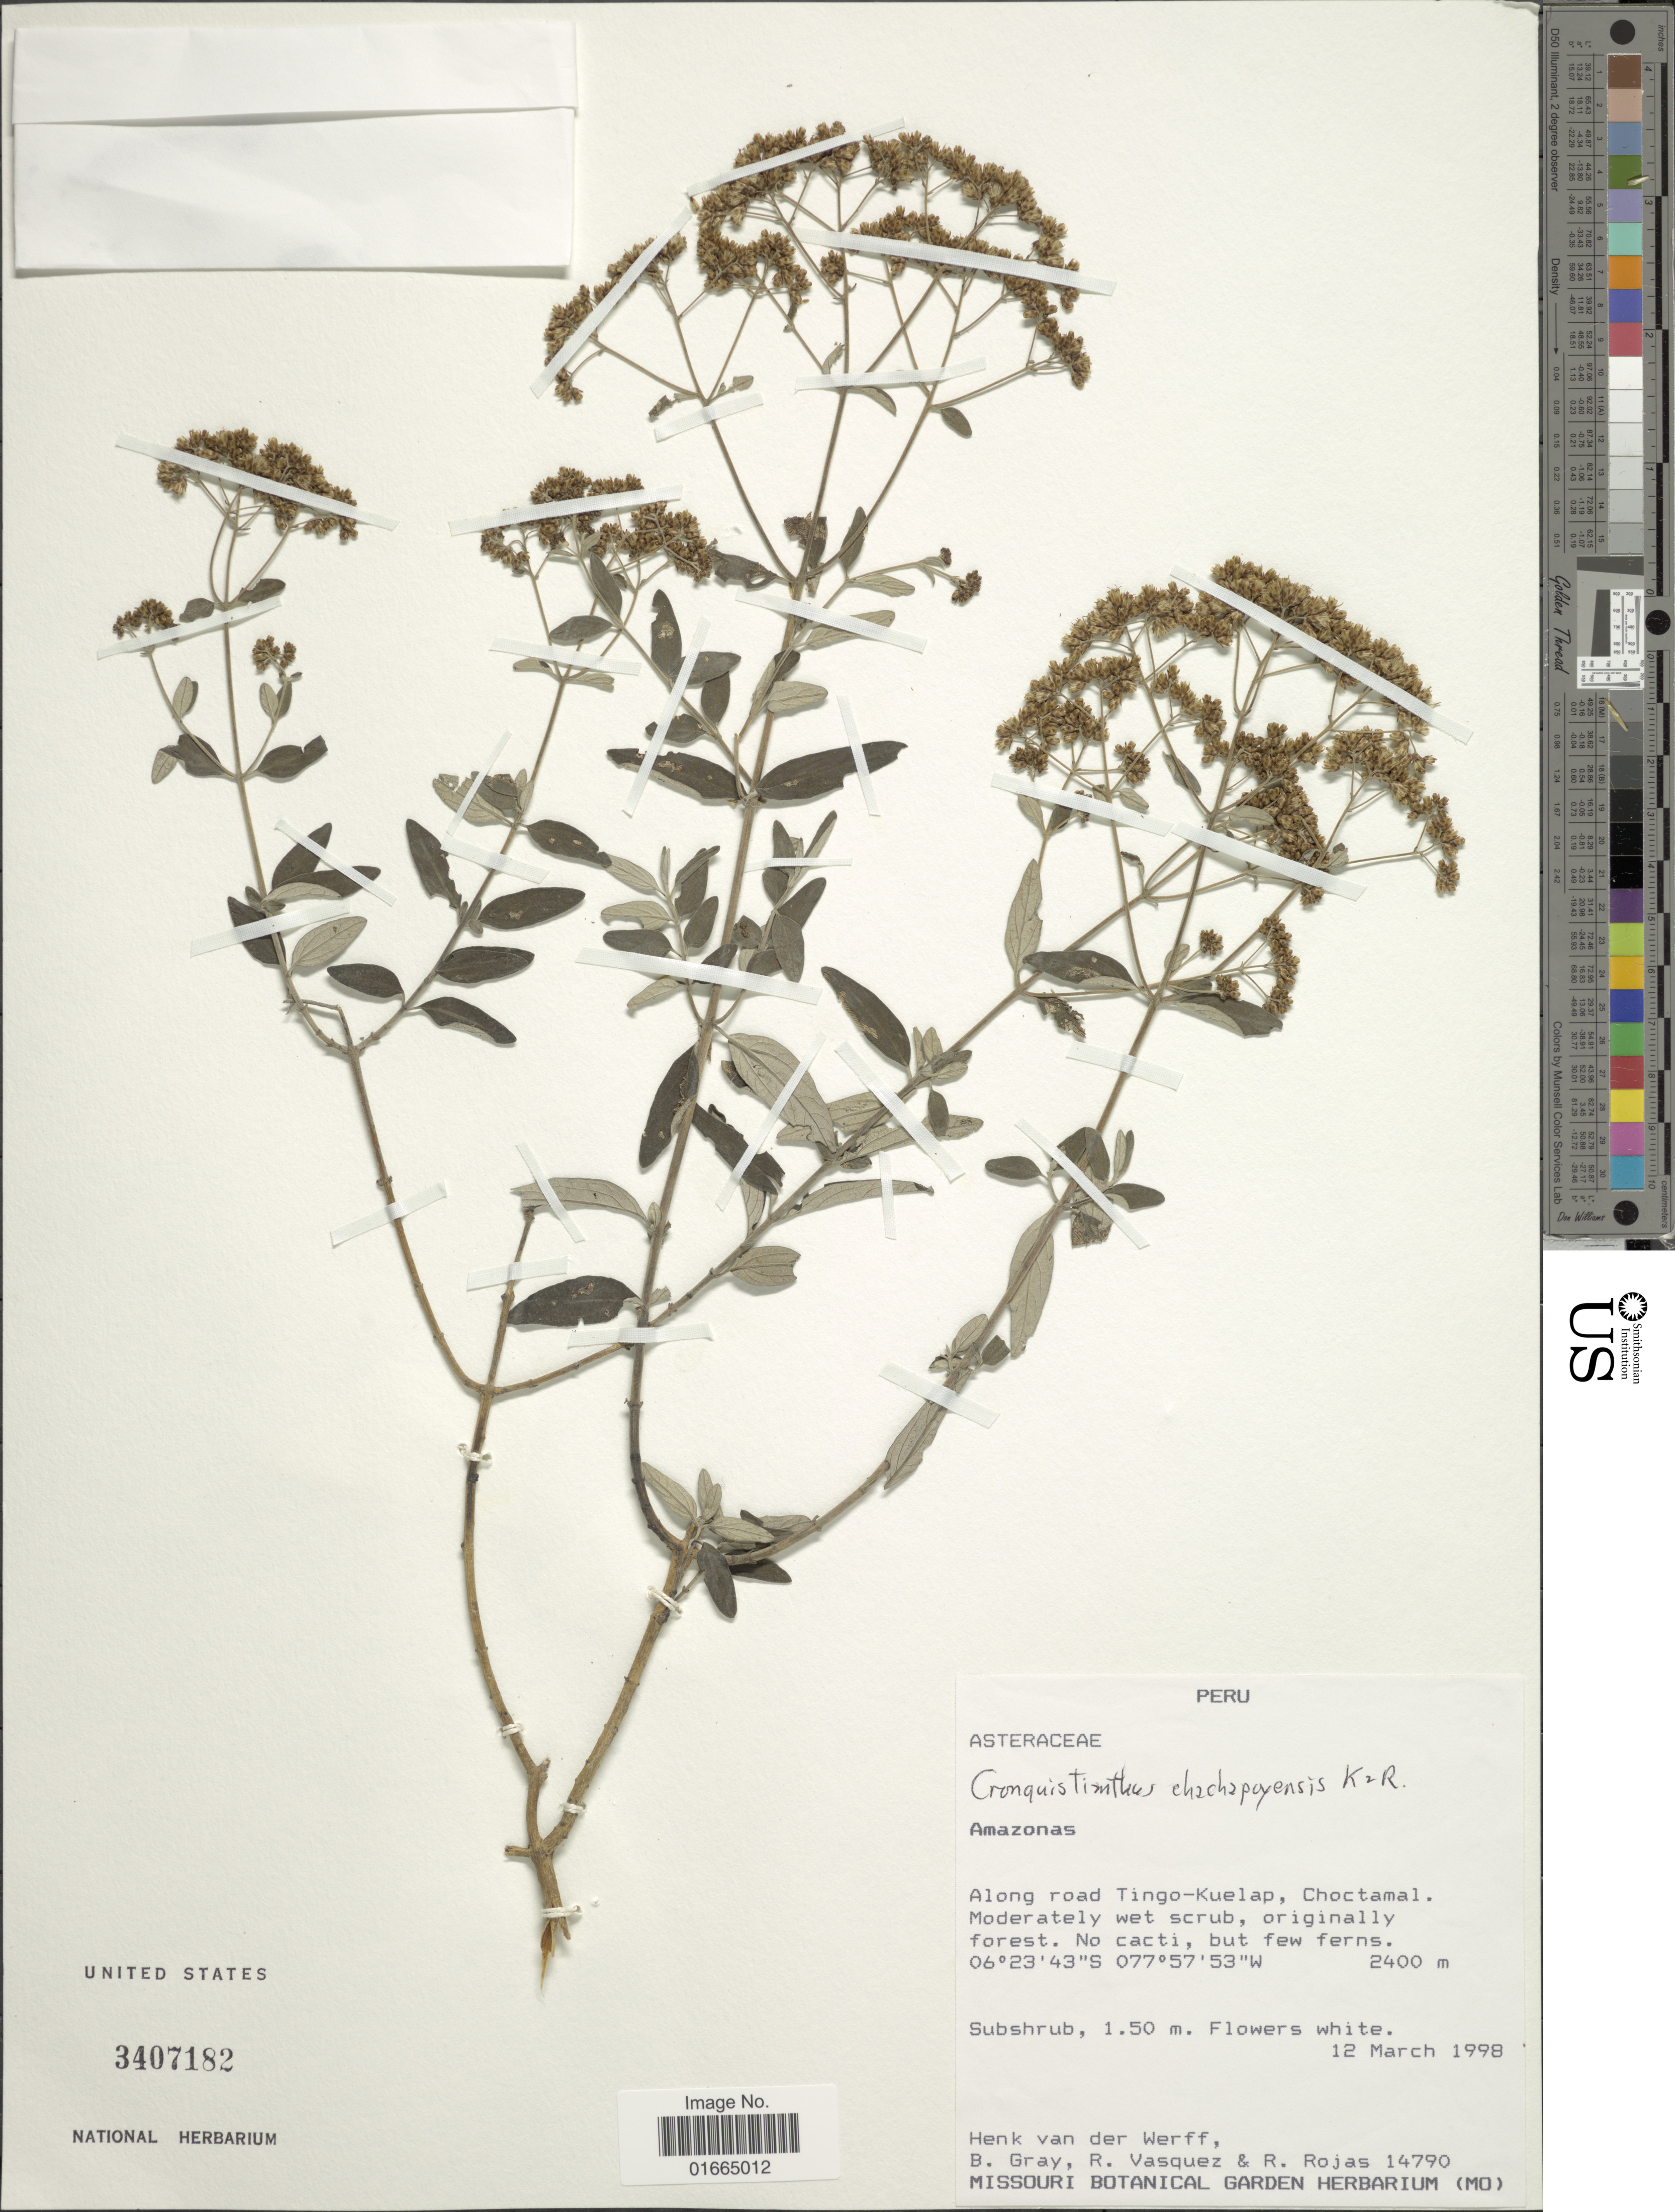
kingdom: Plantae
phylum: Tracheophyta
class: Magnoliopsida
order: Asterales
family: Asteraceae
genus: Cronquistianthus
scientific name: Cronquistianthus chachapoyensis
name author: R.M. King & H. Rob.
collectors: H. van der Werff, B. Gray, R. Vásquez & R. Rojas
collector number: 14790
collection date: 1998-03-12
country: Peru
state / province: Amazonas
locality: Amazonas. Along road Tingo-Kuelap, Choctamal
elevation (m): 2400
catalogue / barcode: US 3407182